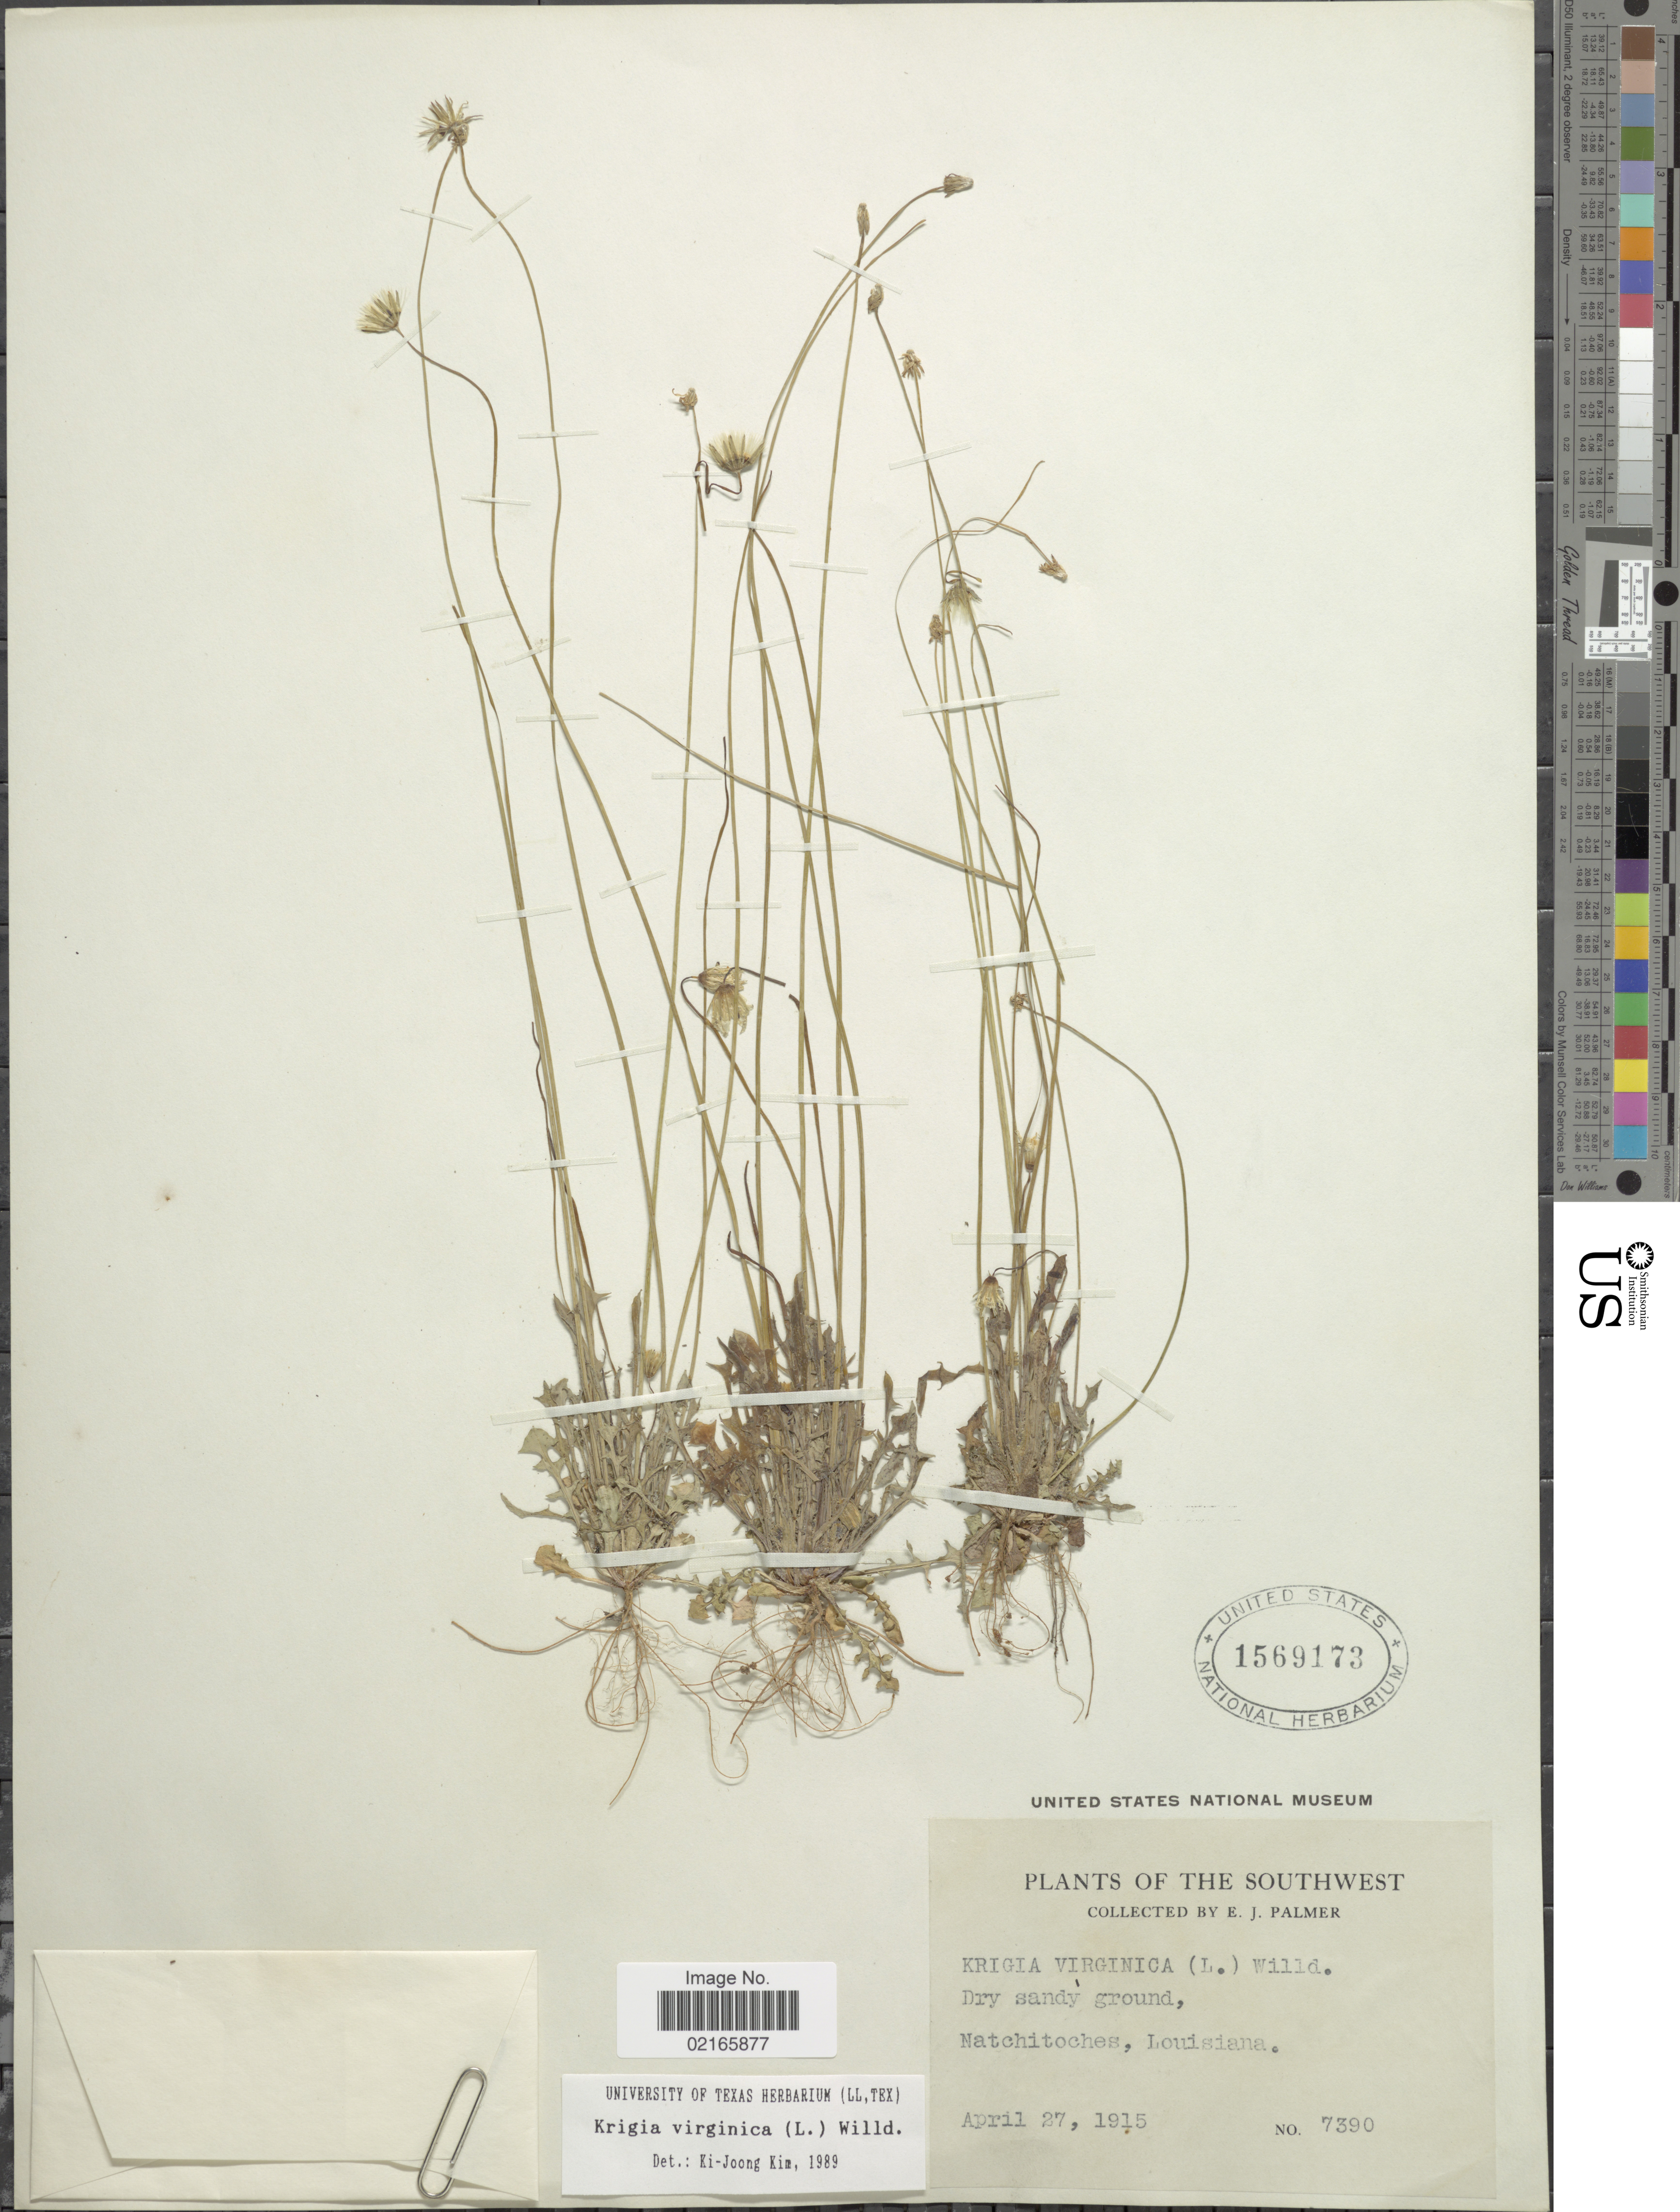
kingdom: Plantae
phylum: Tracheophyta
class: Magnoliopsida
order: Asterales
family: Asteraceae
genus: Krigia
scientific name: Krigia virginica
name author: (L.) Willd.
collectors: E. J. Palmer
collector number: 7390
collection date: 1915-04-27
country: United States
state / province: Louisiana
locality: Southwest, dry sandy ground, Natchitoches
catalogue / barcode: US 1569173